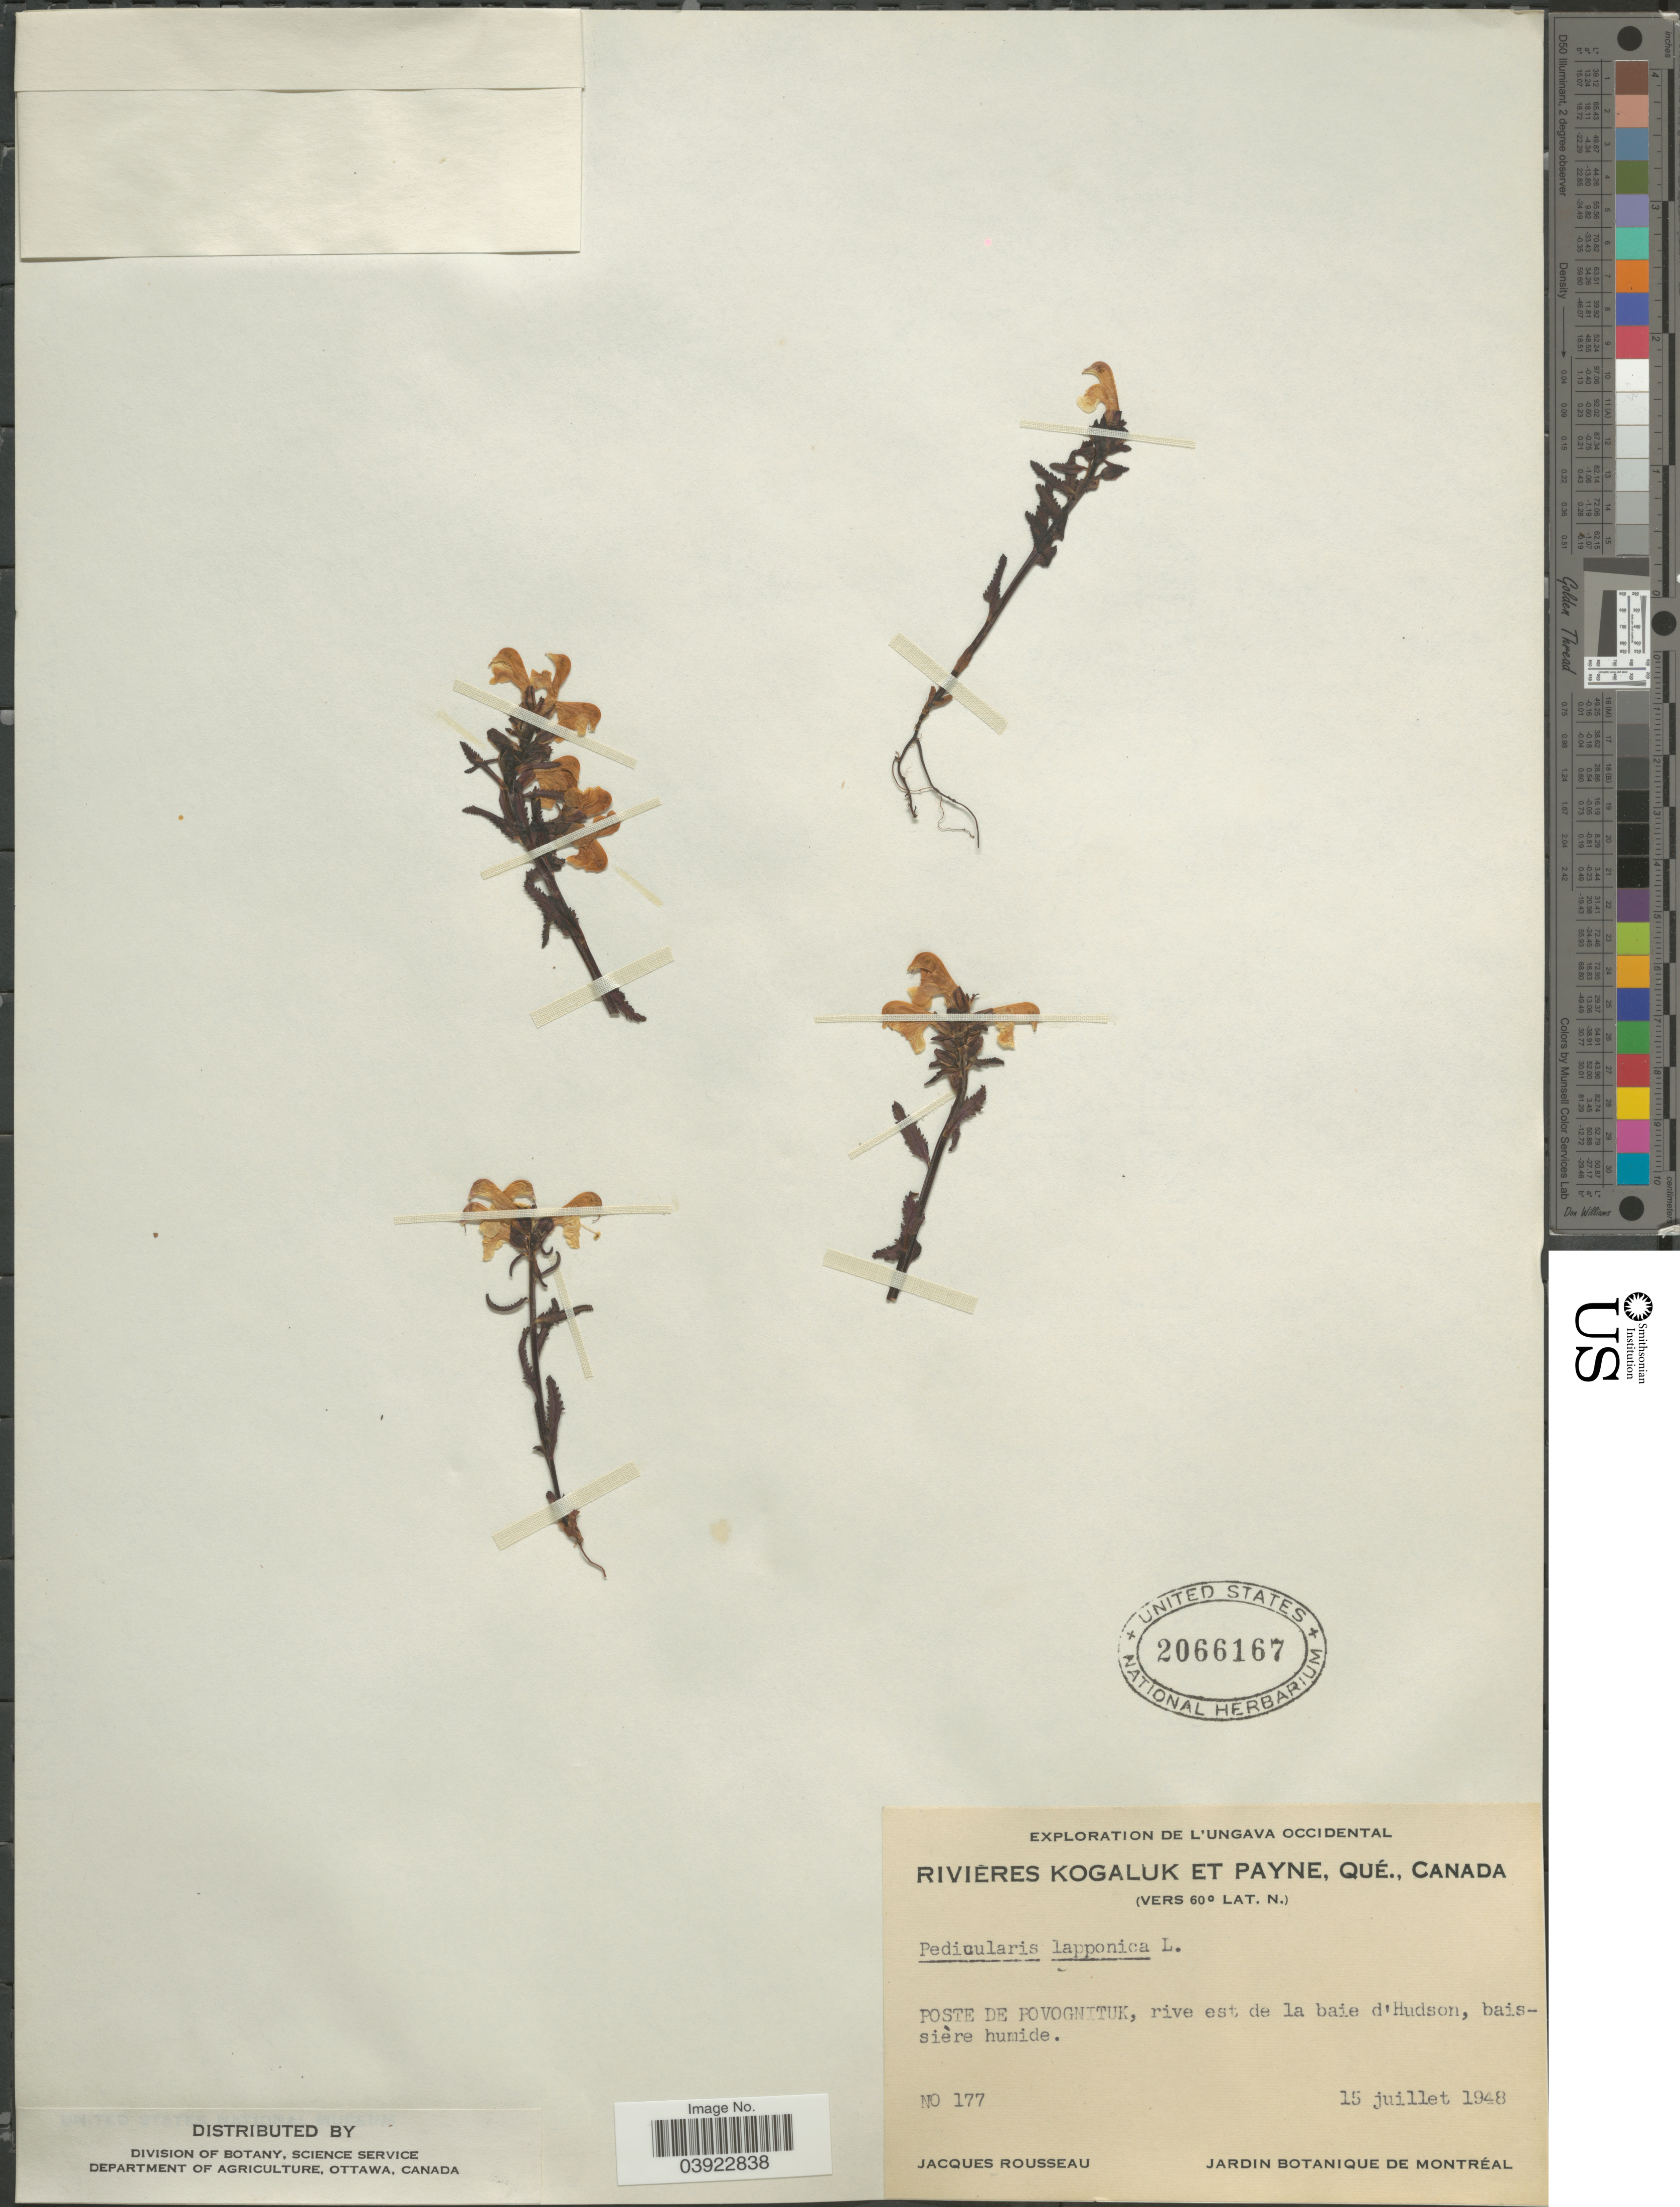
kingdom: Plantae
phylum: Tracheophyta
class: Magnoliopsida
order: Lamiales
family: Orobanchaceae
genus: Pedicularis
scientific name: Pedicularis lapponica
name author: L.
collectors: J. Rousseau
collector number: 177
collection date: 1948-07-15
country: Canada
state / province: Quebec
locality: L'Ungava Occidental. Rivières Kogaluk et Payne. Poste de Povognituk, rive est de la baie d'Hudson, baissière humide.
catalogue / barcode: US 2066167